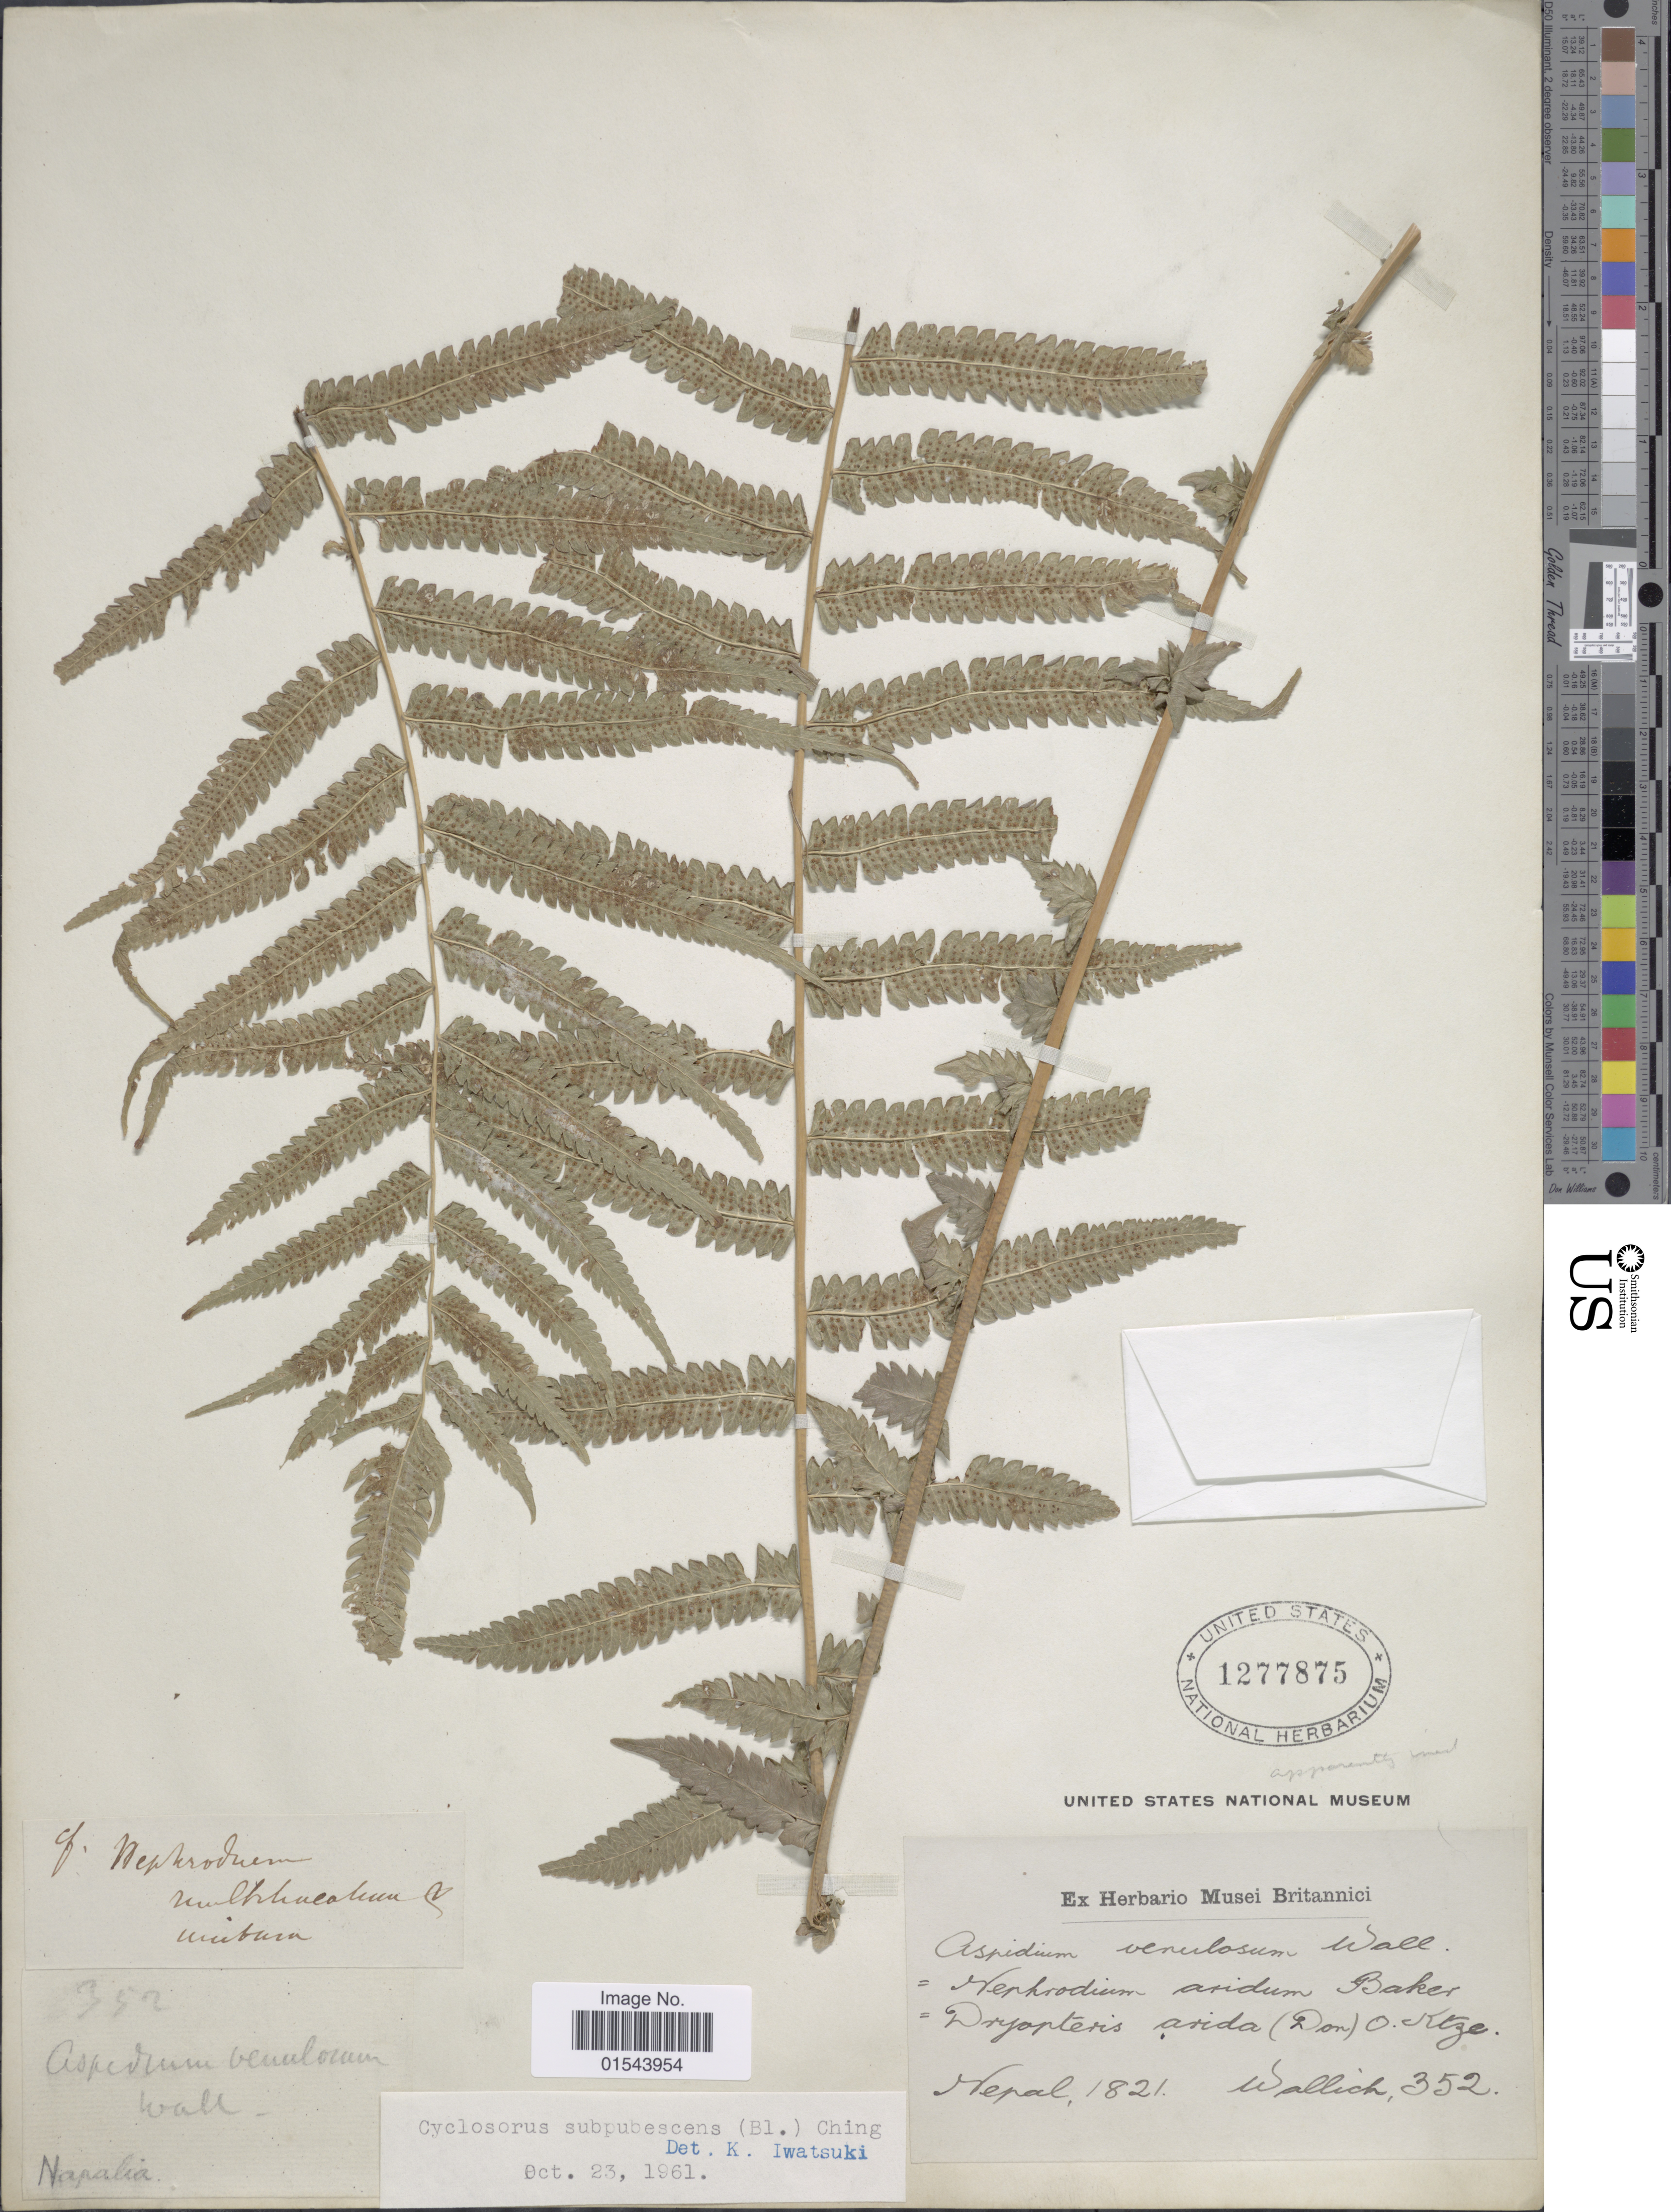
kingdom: Plantae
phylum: Tracheophyta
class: Polypodiopsida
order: Polypodiales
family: Thelypteridaceae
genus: Christella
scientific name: Christella subpubescens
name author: (Blume) Holttum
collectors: -- Wallich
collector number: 352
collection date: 1821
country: Nepal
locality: Napalia [interpreted]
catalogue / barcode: US 1277875